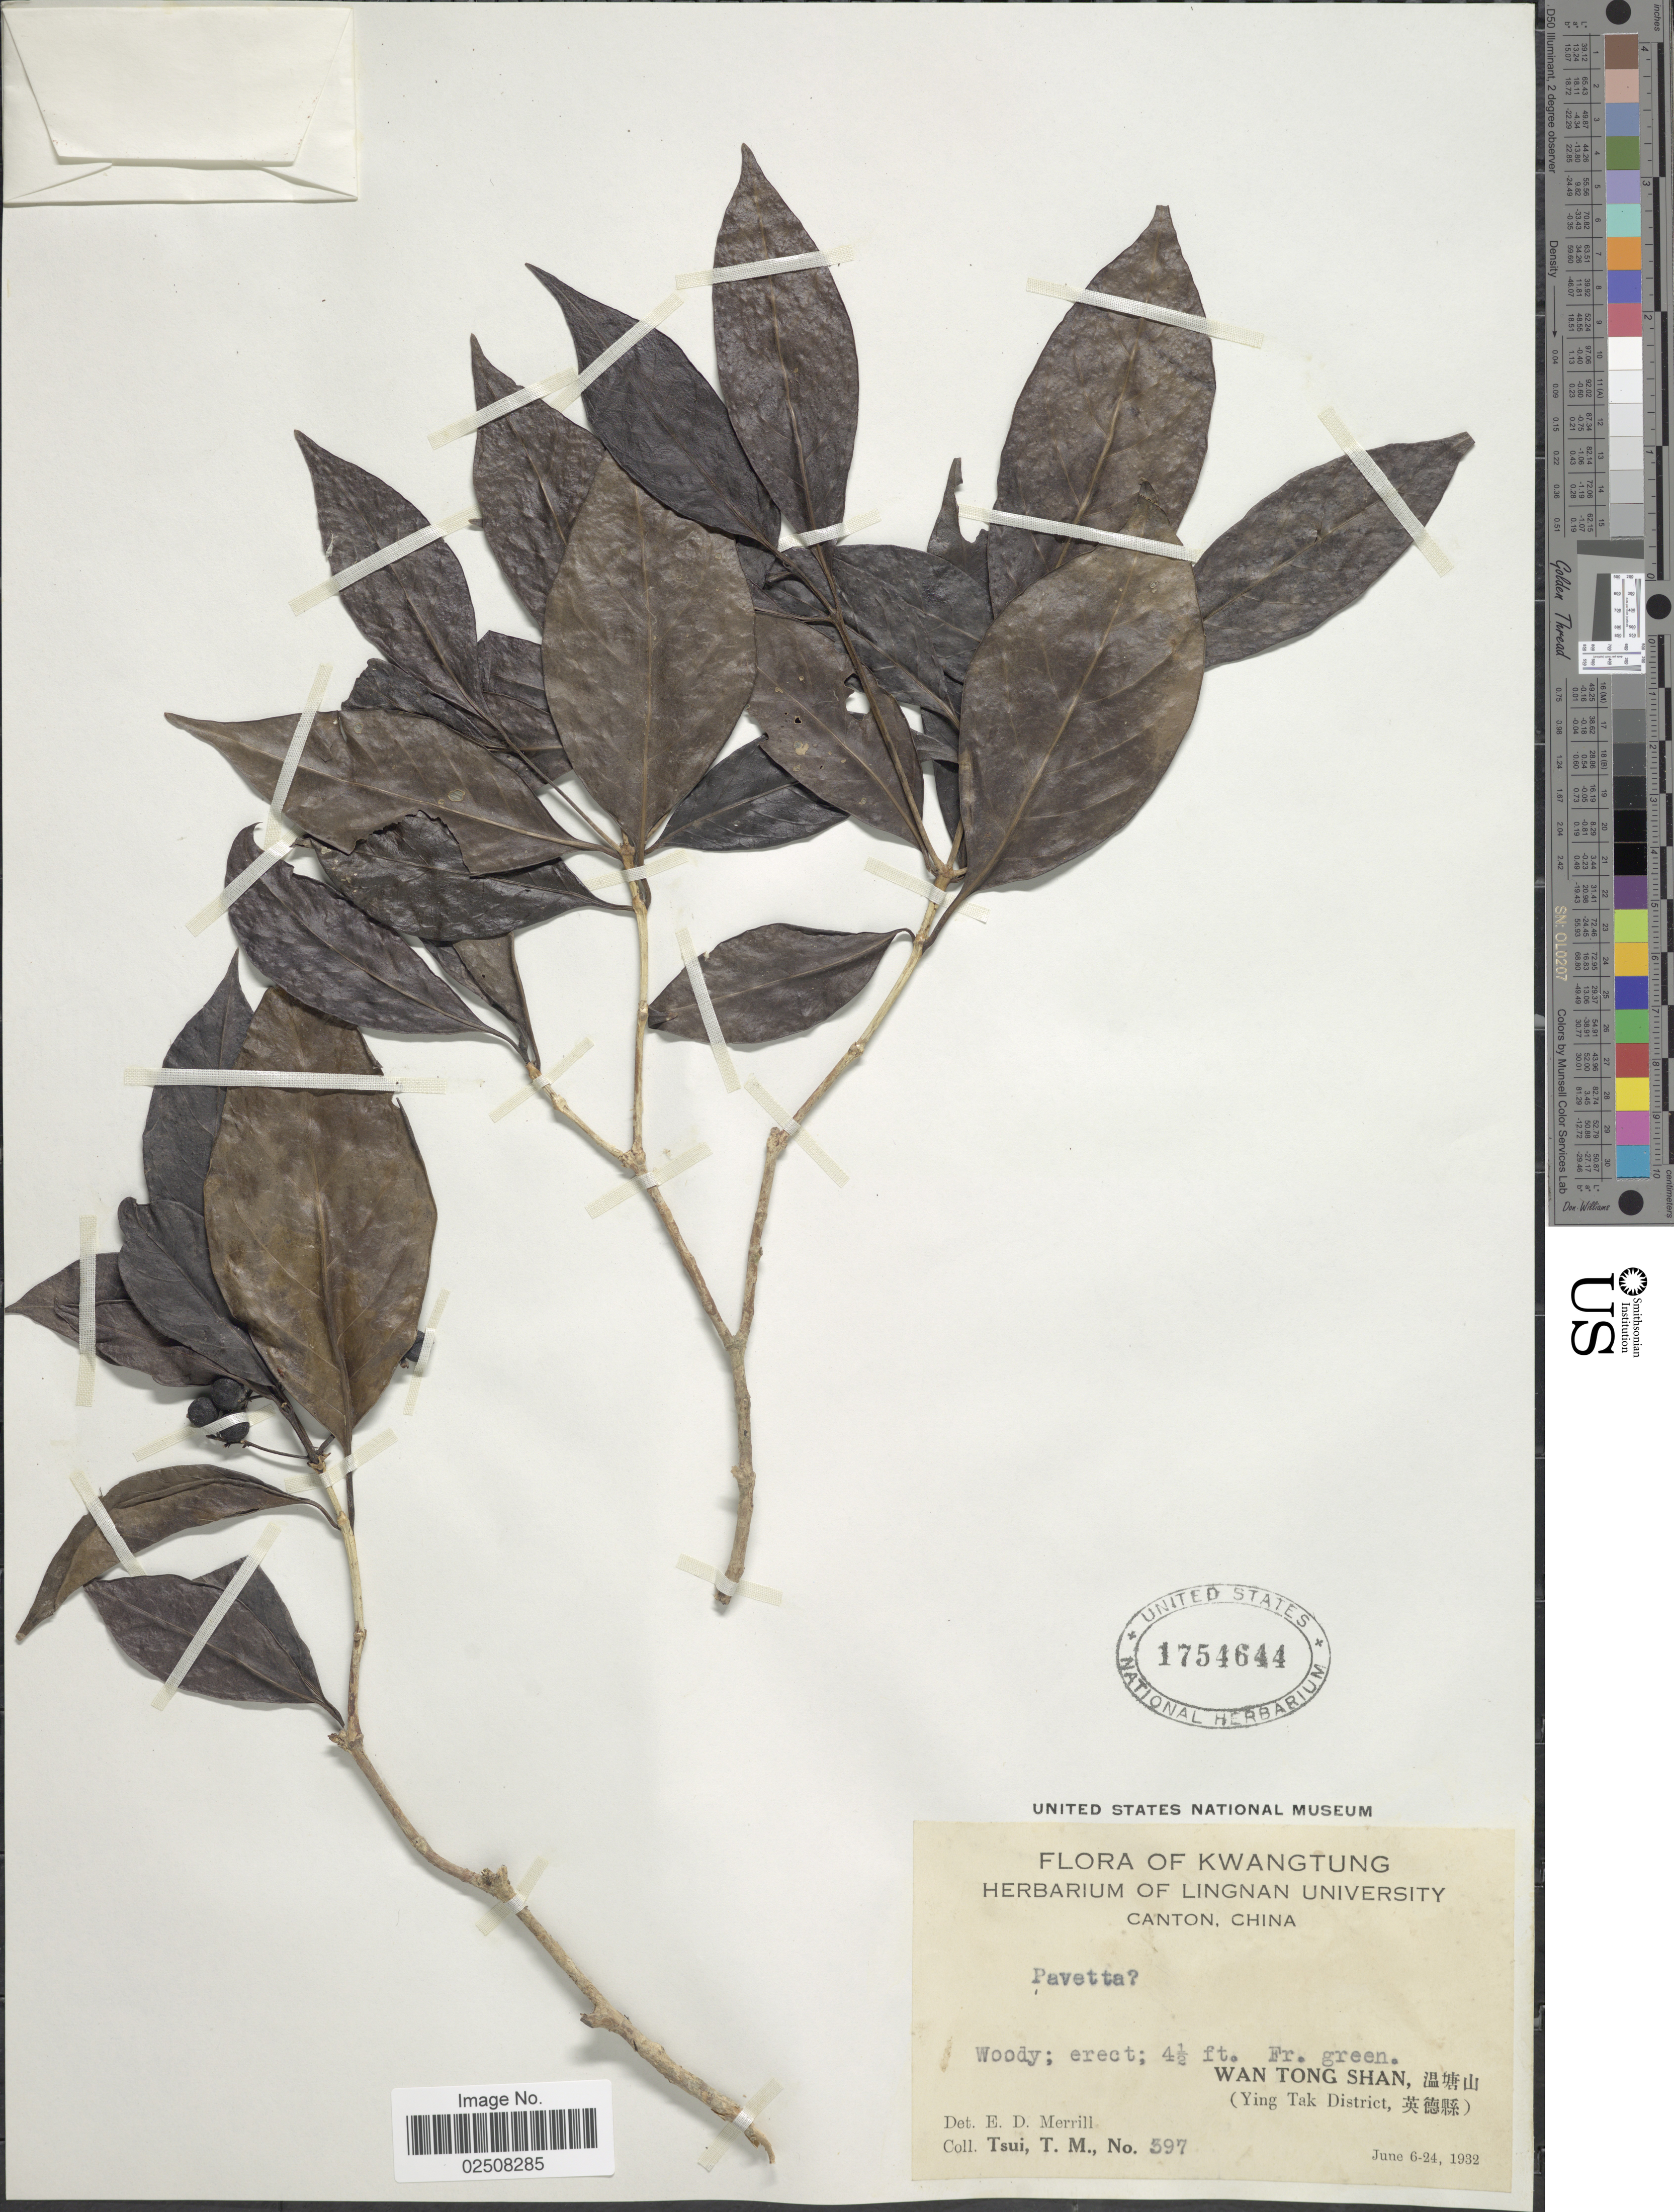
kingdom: Plantae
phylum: Tracheophyta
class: Magnoliopsida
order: Gentianales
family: Rubiaceae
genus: Pavetta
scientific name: Pavetta sp.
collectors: T. Tsui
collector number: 397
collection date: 1932-06-06/1932-06-24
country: China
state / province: Guangdong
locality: Kwangtung, Wan Tong Shan, (Ying Tak District)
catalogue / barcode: US 1754644